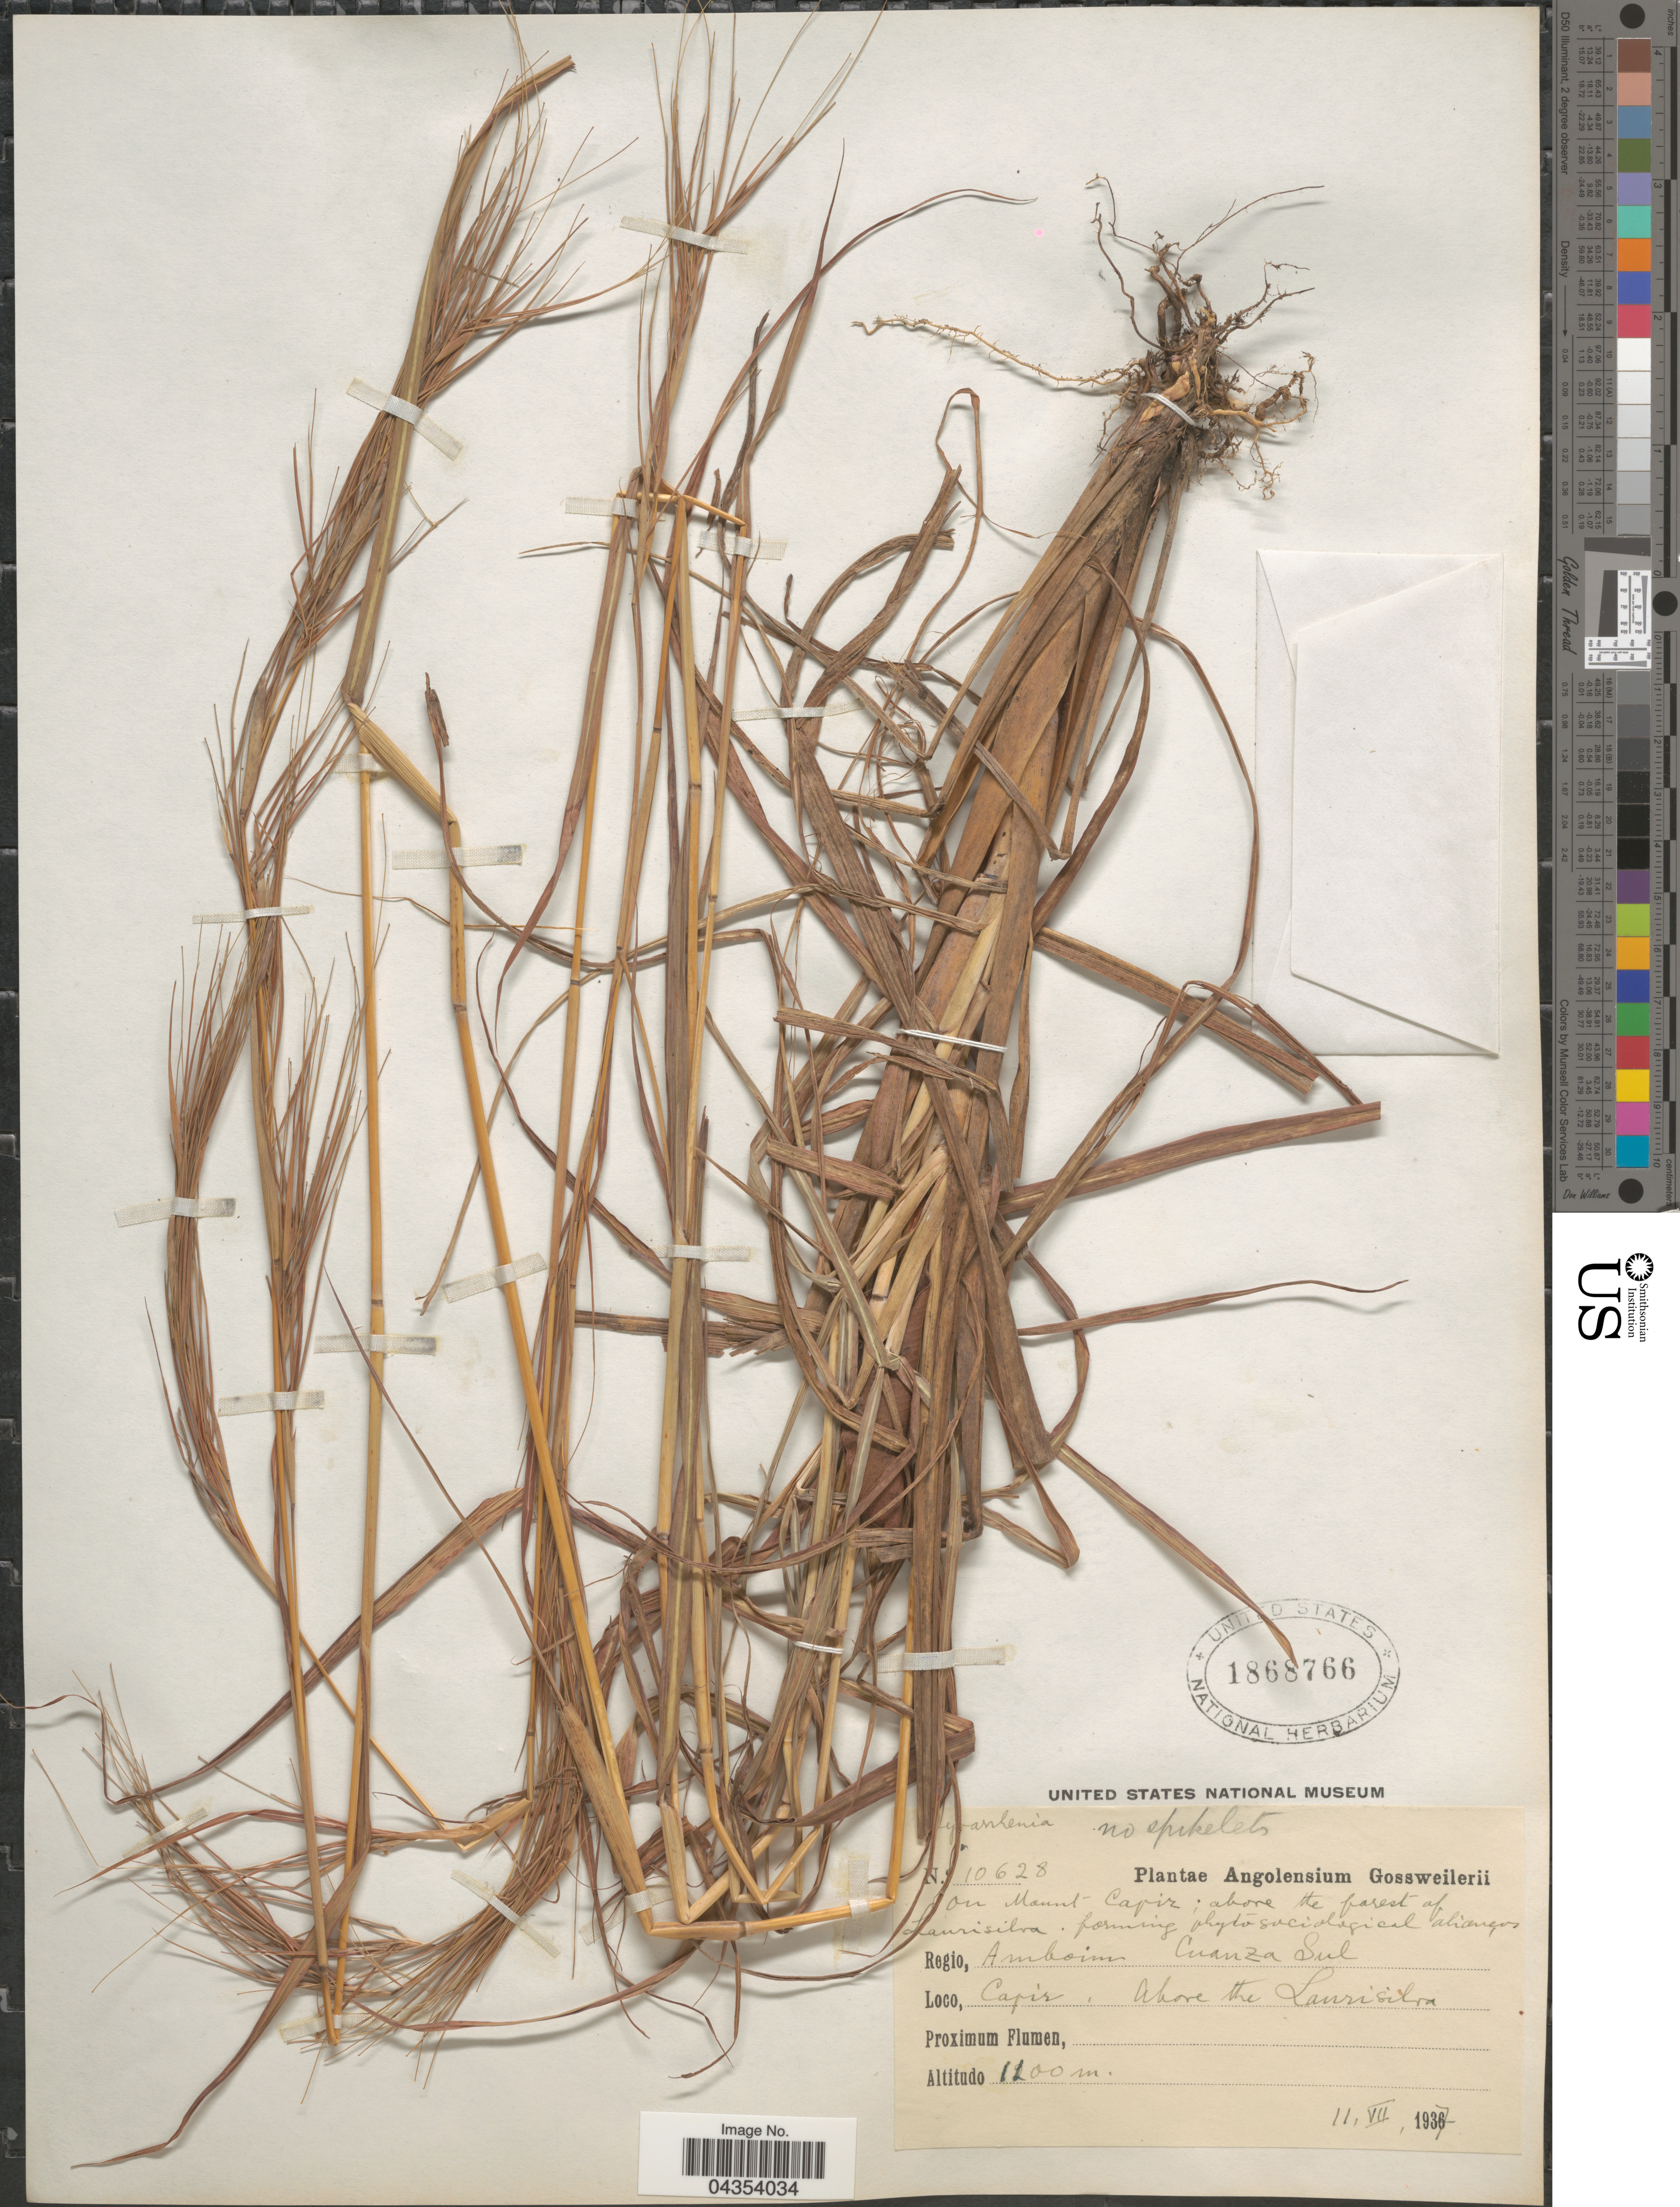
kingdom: Plantae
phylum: Tracheophyta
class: Liliopsida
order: Poales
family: Poaceae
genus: Hyparrhenia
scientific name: Hyparrhenia sp.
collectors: -. Gossweiler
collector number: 10628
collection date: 1937-07-11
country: Angola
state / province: Cuanza Sul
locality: Regio, Amboim Cuanza Sul. Capir, Above the Laurisitra. Proxumum Flumen.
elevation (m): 1100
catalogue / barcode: US 1868766